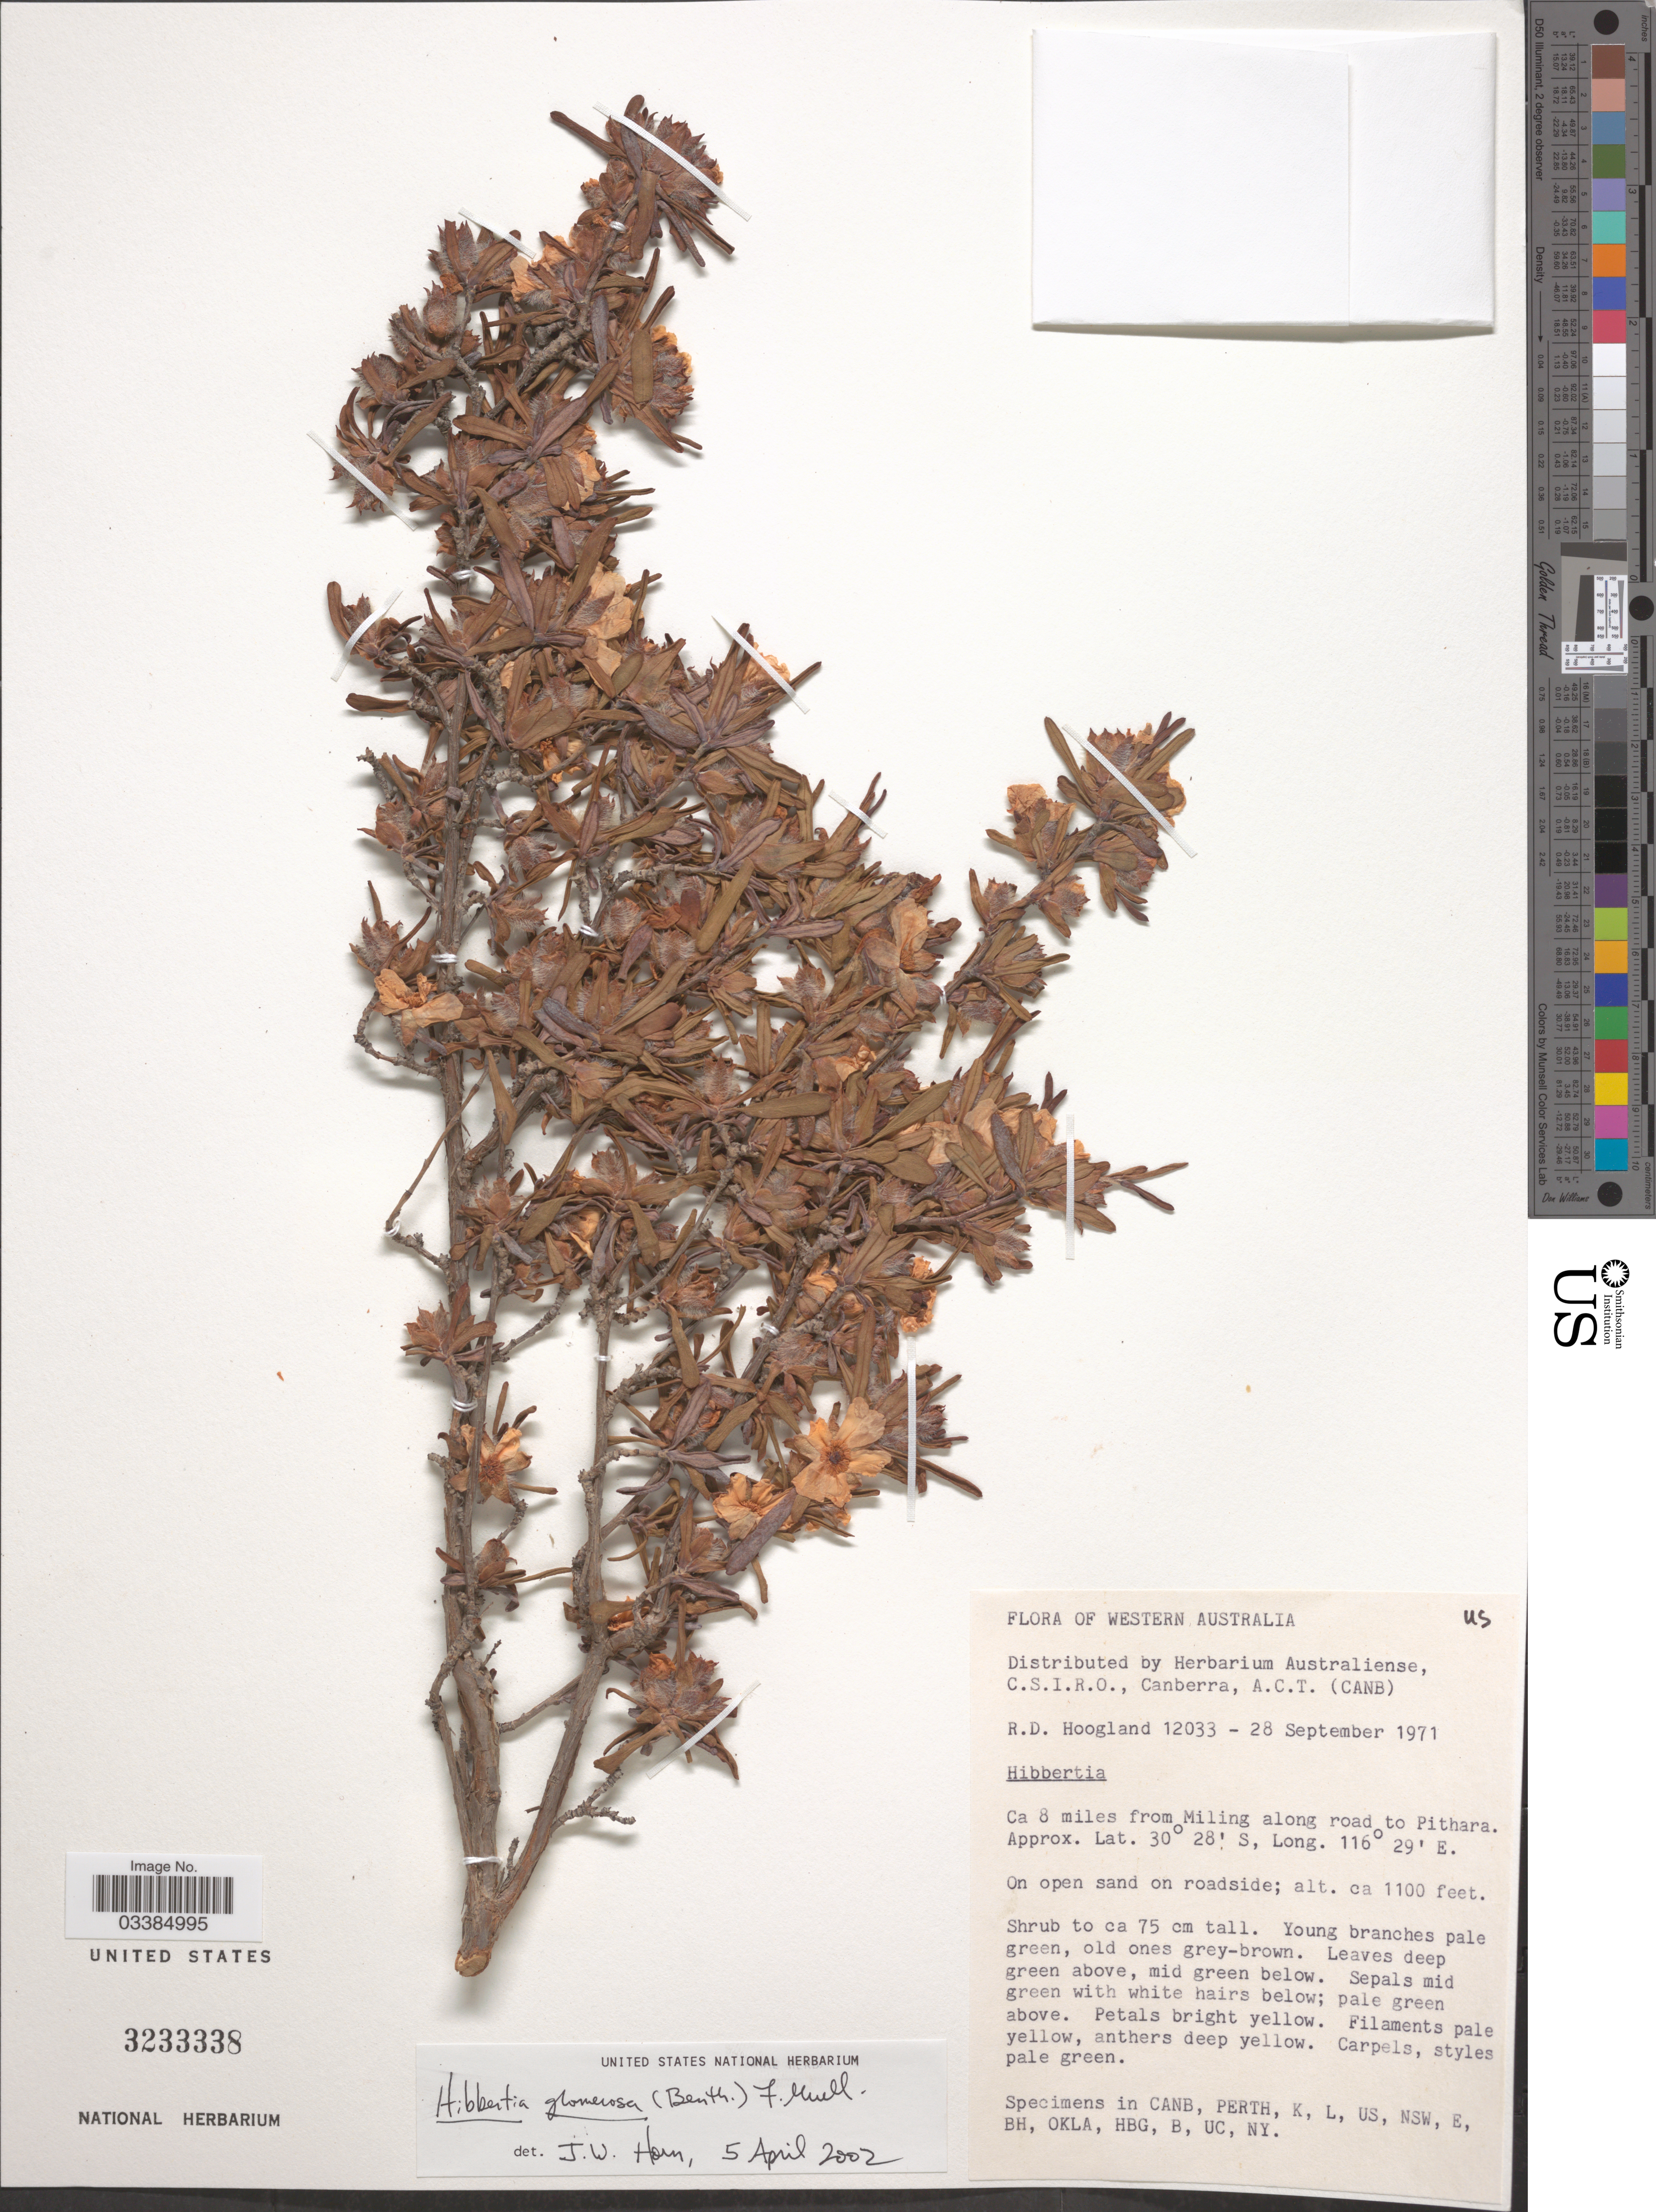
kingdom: Plantae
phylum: Tracheophyta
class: Magnoliopsida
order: Dilleniales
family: Dilleniaceae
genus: Hibbertia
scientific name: Hibbertia glomerosa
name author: F. Muell.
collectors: R. D. Hoogland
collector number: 12033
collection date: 1971-09-28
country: Australia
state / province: Western Australia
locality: Ca 8 miles from Miling along road to Pithara. On open sand on roadside.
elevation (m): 335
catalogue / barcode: US 3233338